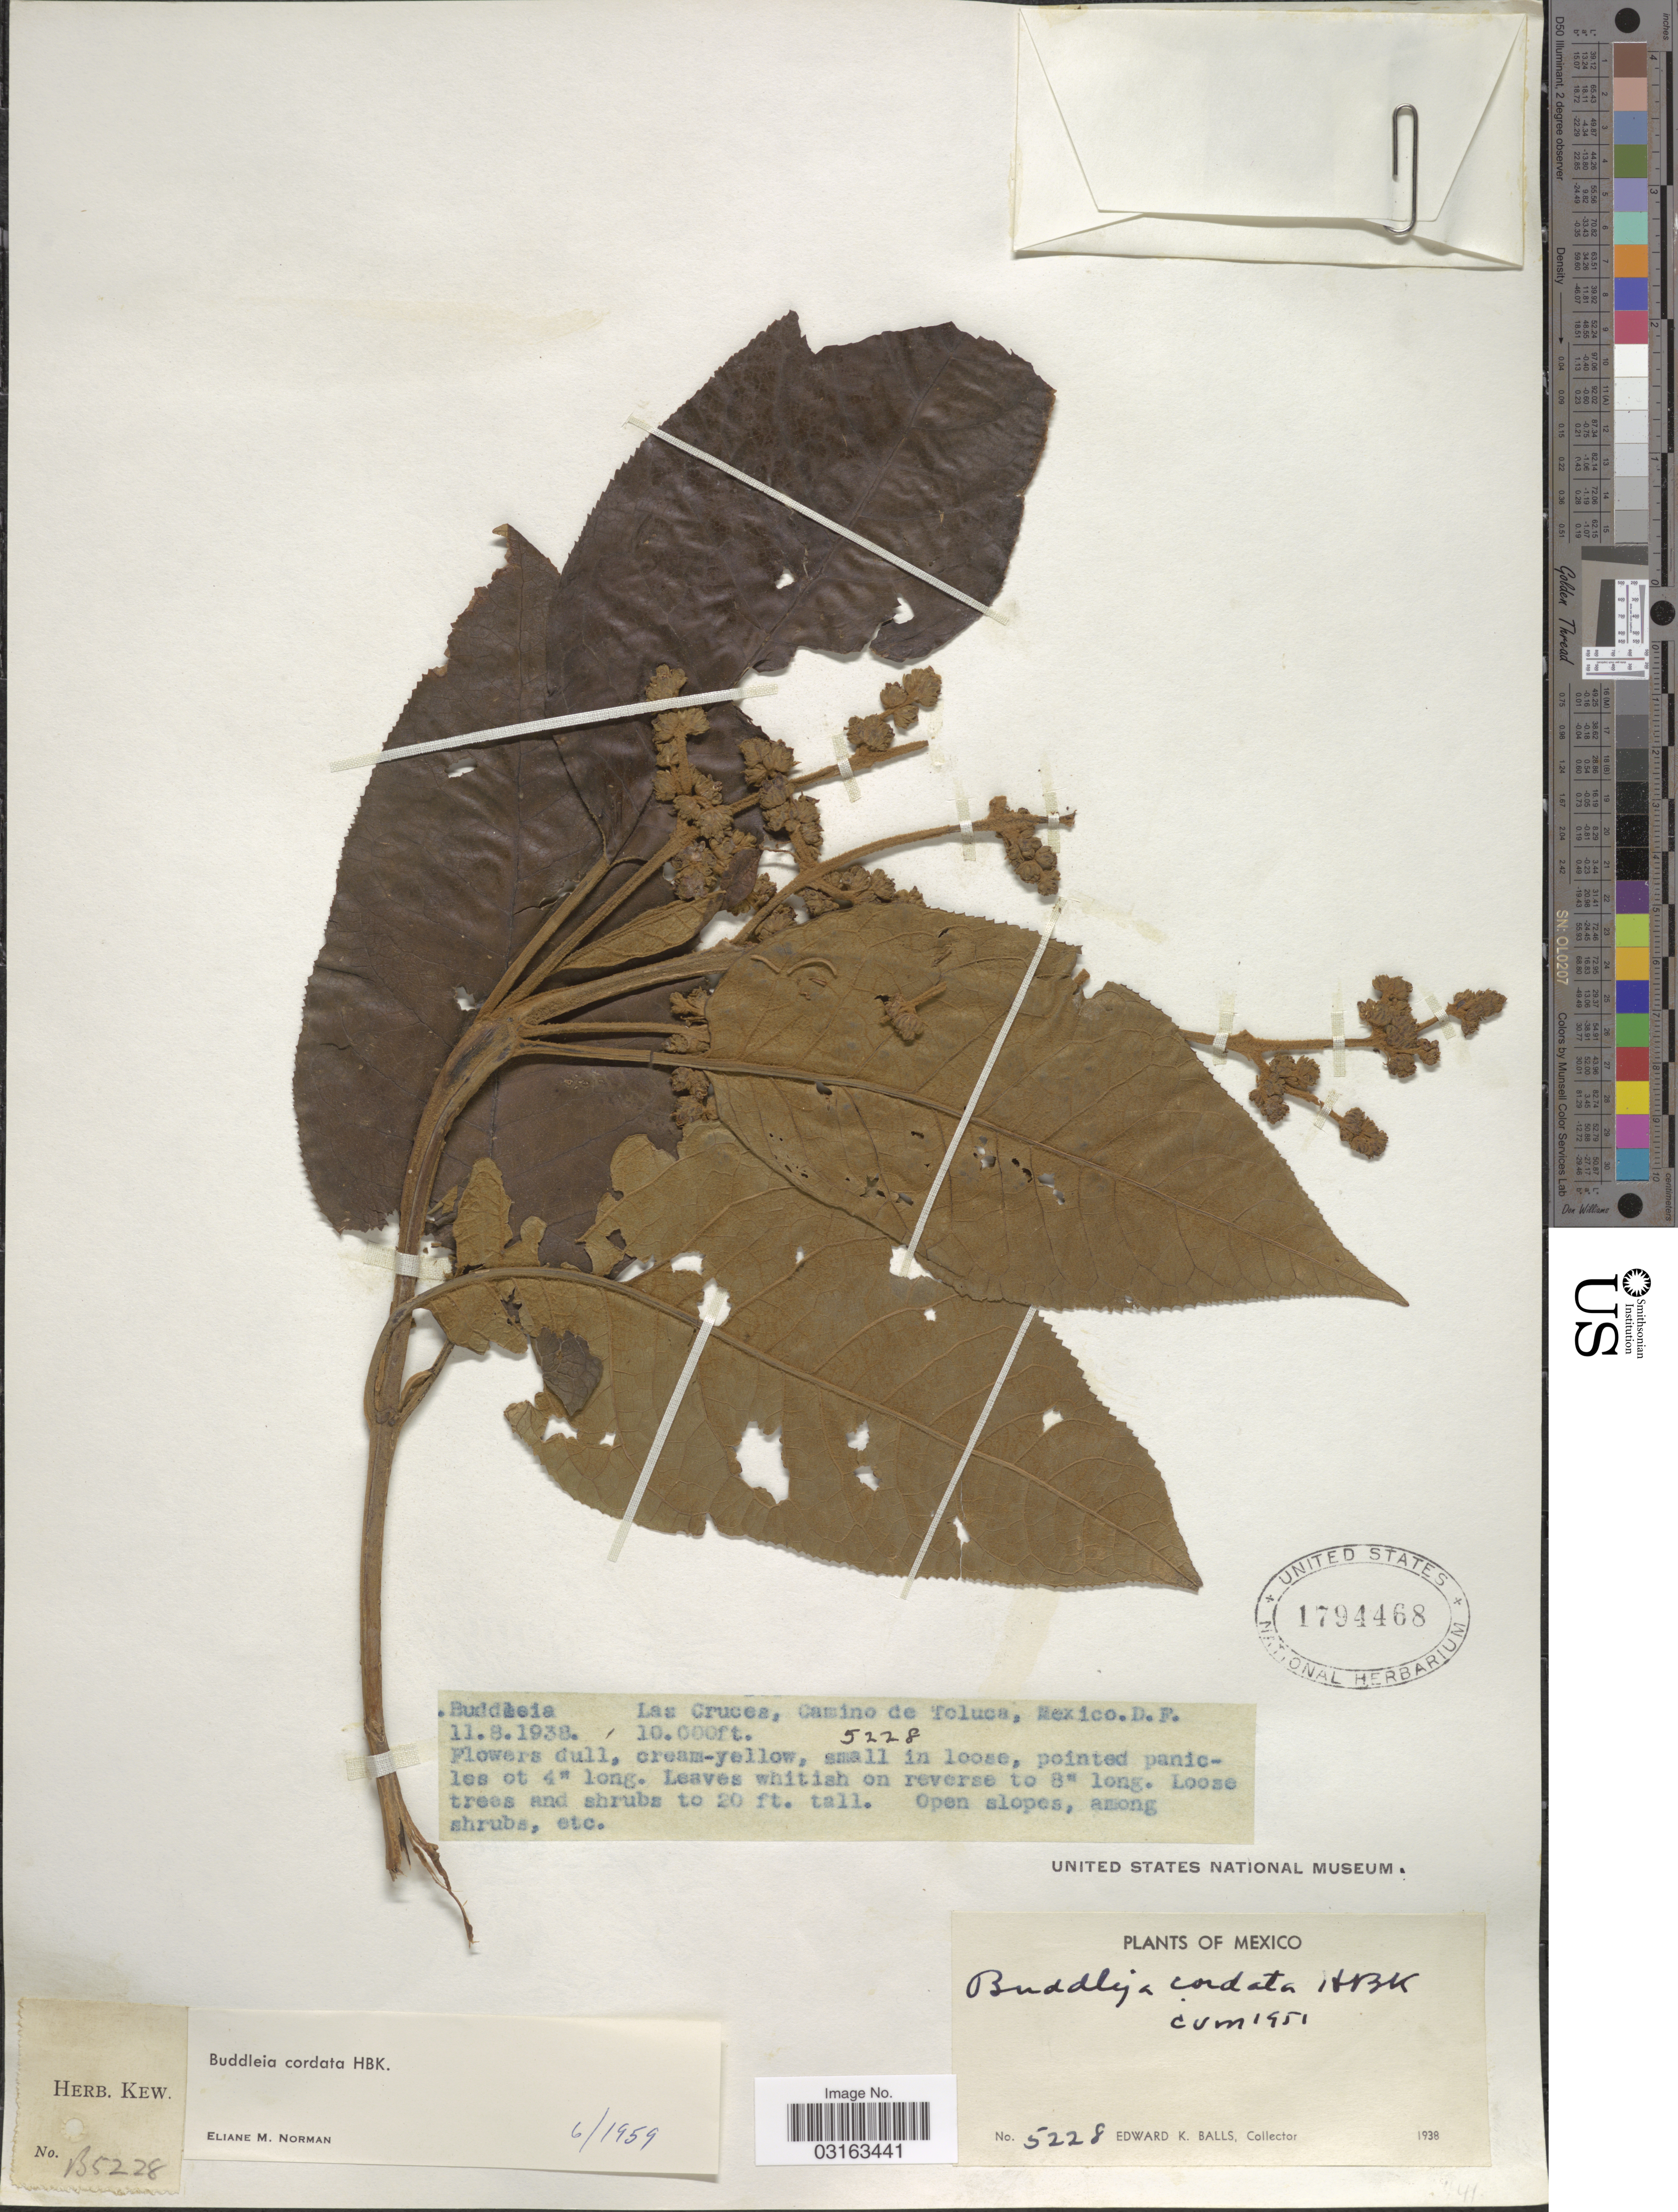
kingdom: Plantae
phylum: Tracheophyta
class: Magnoliopsida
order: Lamiales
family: Scrophulariaceae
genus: Buddleja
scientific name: Buddleja cordata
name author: Kunth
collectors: E. K. Balls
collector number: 5228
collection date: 1938-08-11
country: Mexico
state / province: Distrito Federal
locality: Las Cruces, Camino de Toluca.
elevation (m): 3048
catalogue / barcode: US 1794468